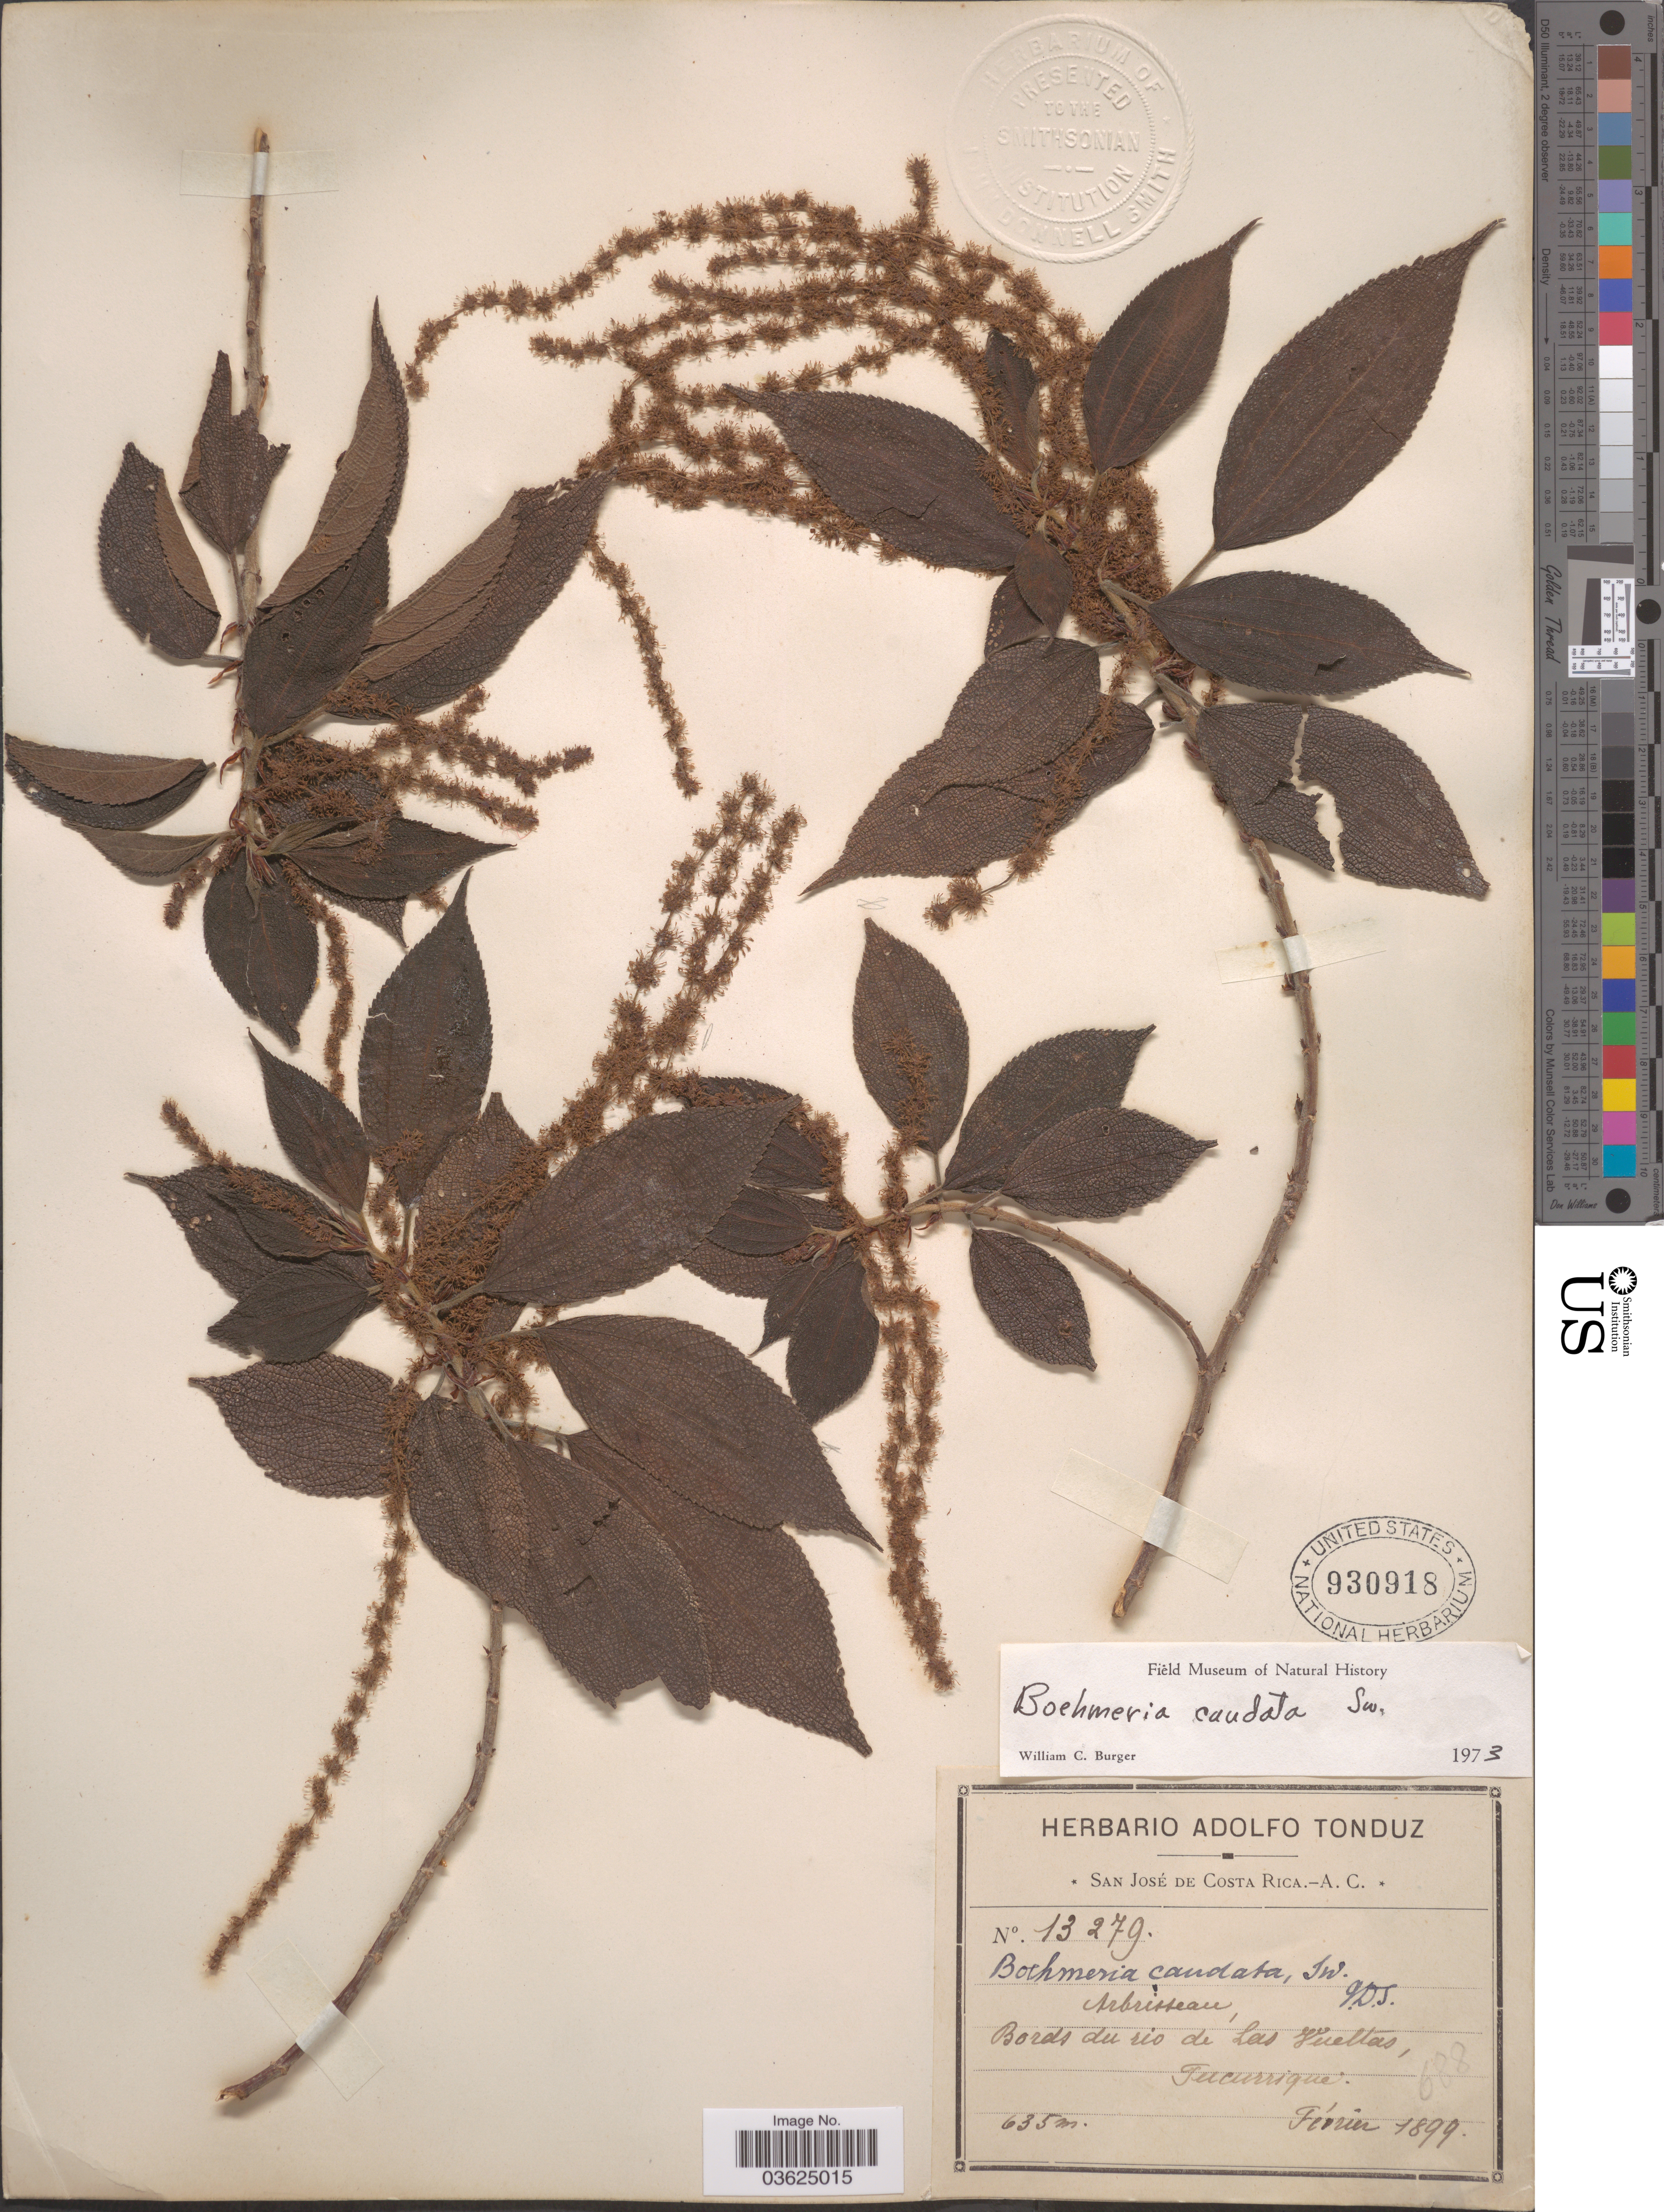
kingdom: Plantae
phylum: Tracheophyta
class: Magnoliopsida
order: Rosales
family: Urticaceae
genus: Boehmeria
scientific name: Boehmeria caudata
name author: Sw.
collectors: ex Herb. Adolfo Tonduz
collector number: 13279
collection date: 1899-02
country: Costa Rica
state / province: San José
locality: Bords du rio de Las Vueltas, Tucurrique.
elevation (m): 635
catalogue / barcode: US 930918